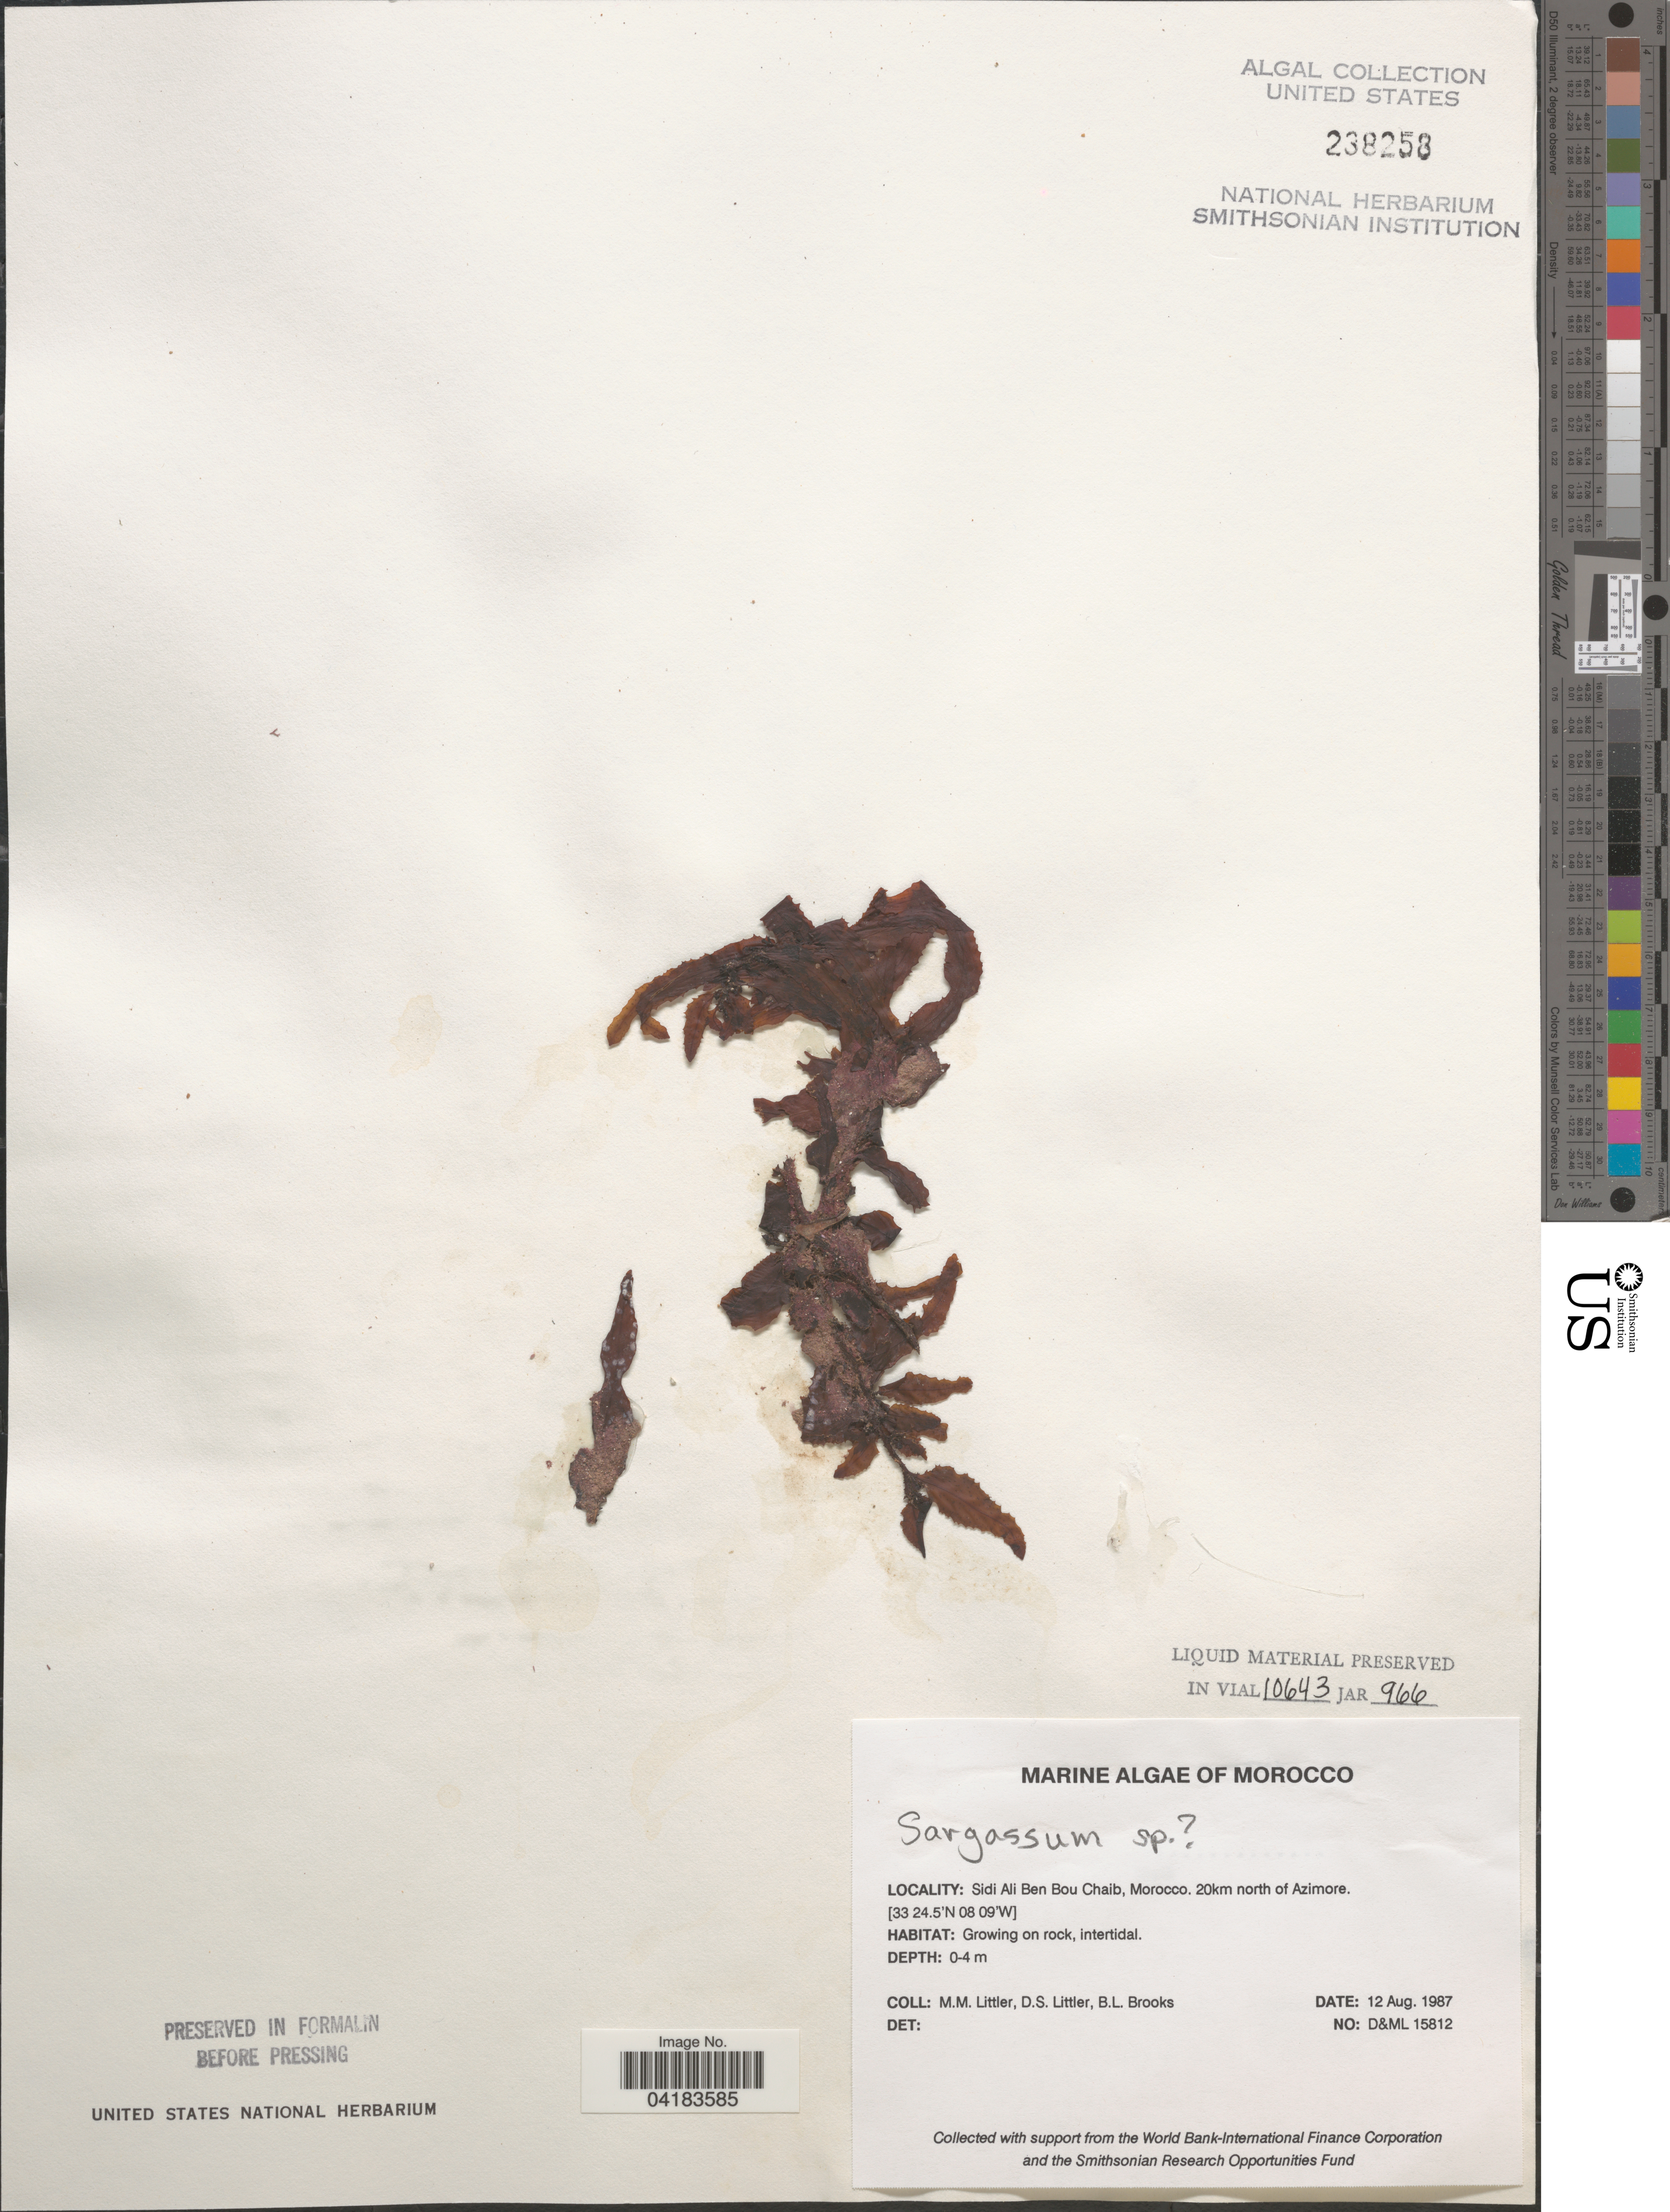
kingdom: Chromista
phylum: Ochrophyta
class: Phaeophyceae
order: Fucales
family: Sargassaceae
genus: Sargassum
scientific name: Sargassum sp.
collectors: D. S. Littler & B. Brooks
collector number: D&ML15812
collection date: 1987-08-12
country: Morocco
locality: Sidi Ali Ben Bou Chaib. 20km north of Azimore.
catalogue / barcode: US 238253